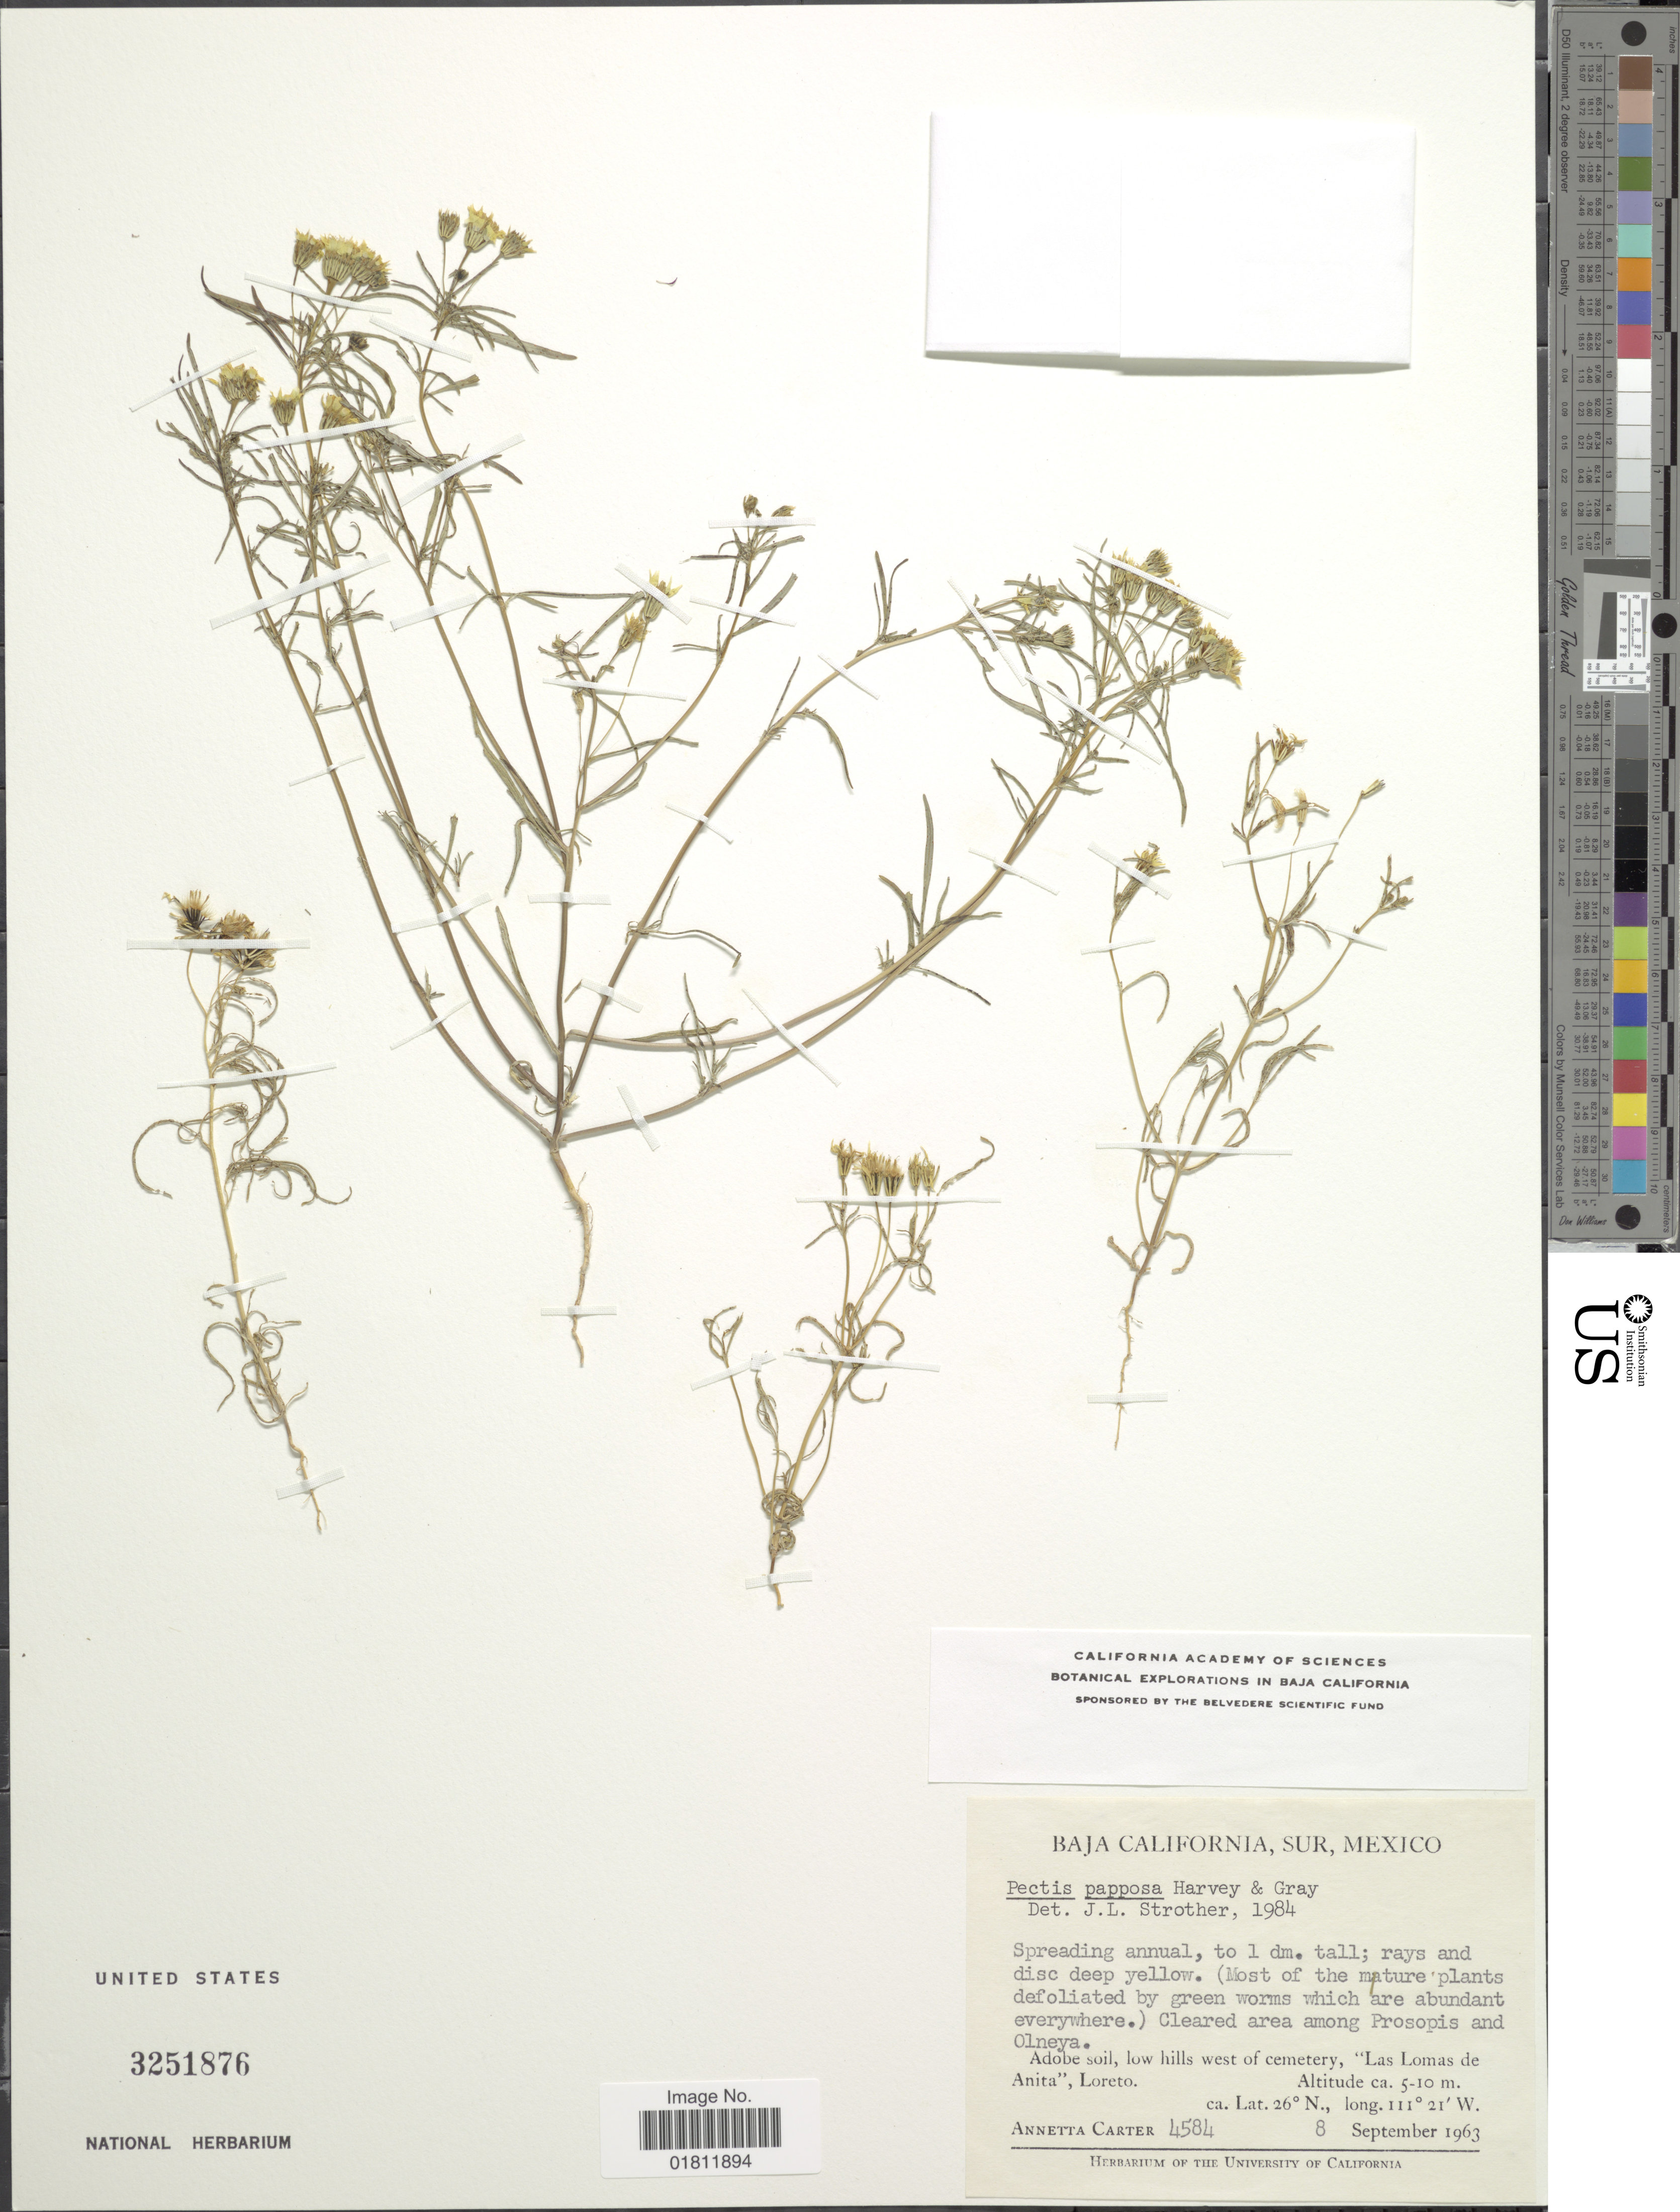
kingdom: Plantae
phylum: Tracheophyta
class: Magnoliopsida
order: Asterales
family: Asteraceae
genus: Pectis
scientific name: Pectis papposa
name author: Harv. & A. Gray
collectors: A. Carter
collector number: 4584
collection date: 1963-09-08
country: Mexico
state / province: Baja California Sur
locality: Baja California, Sur, Mexico. Cleared area among Prosopis and Olneya, Adobe soil, low hills west of Cemetery, "Las Lomas de Anita", Loreto.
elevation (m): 5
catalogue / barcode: US 3251876